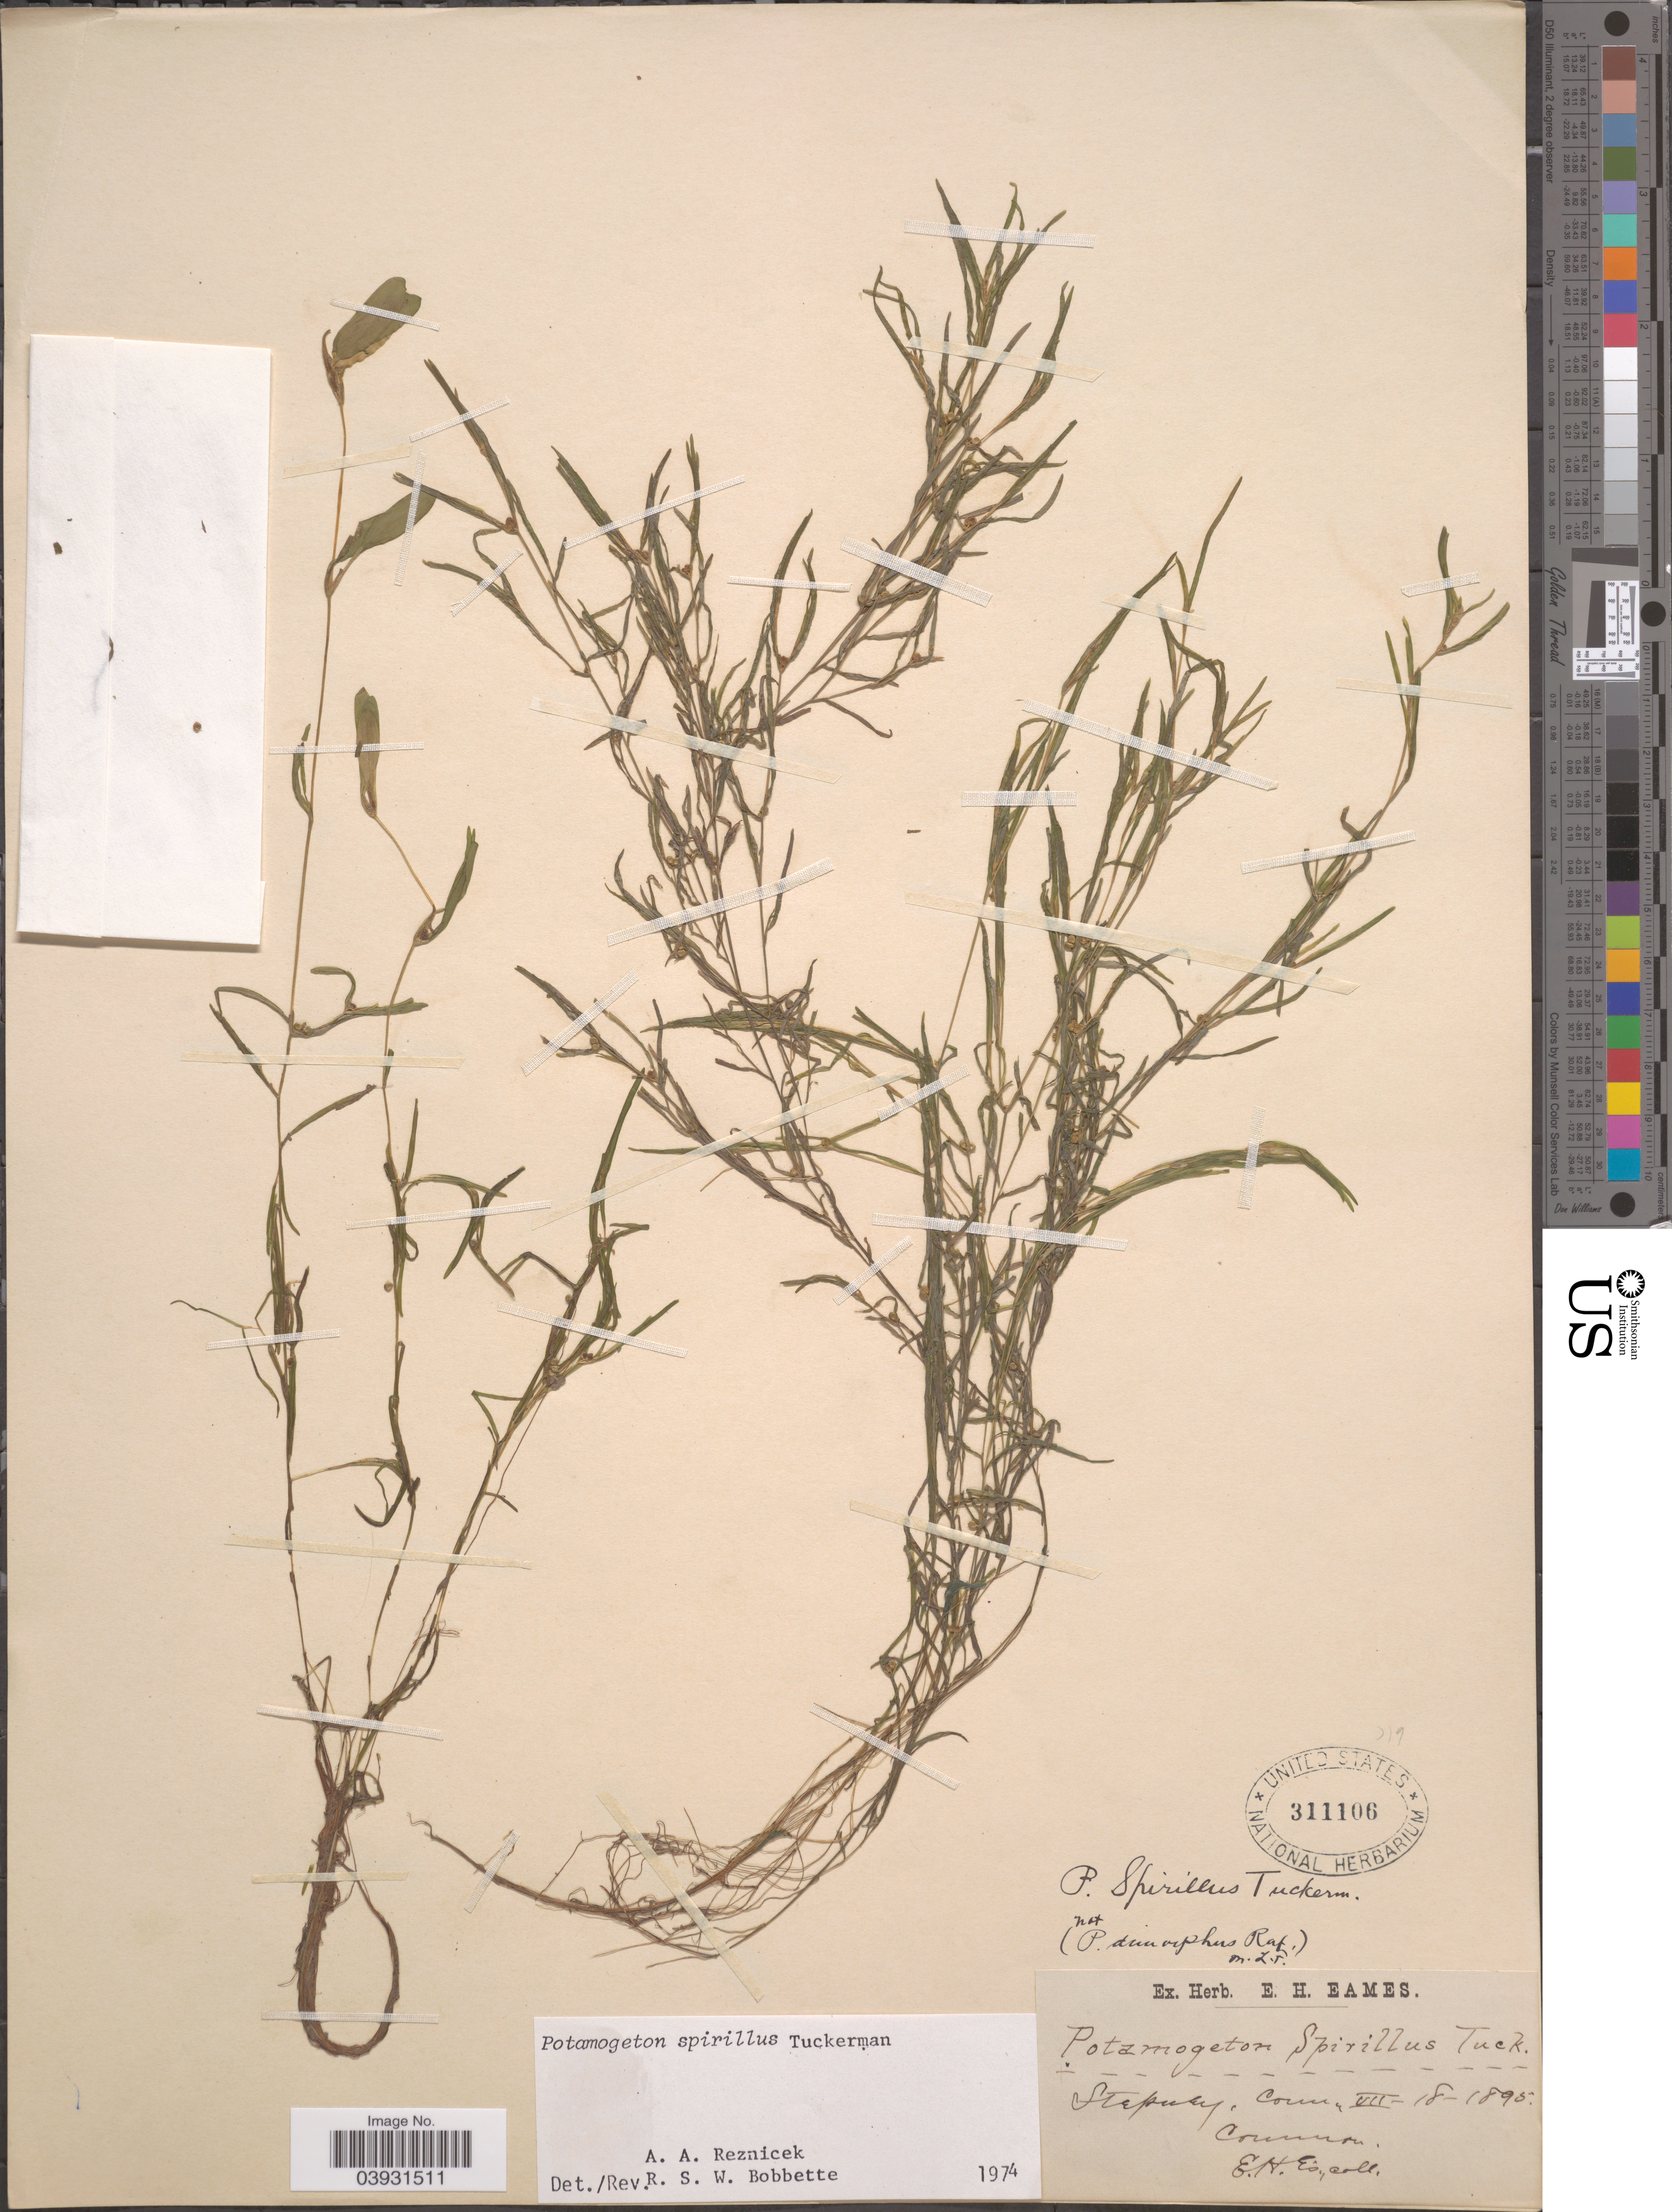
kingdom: Plantae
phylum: Tracheophyta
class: Liliopsida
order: Alismatales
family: Potamogetonaceae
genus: Potamogeton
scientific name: Potamogeton spirillus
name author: Tuck.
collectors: E. H. Eames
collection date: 1895-07-18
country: United States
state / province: Connecticut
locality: Stepney.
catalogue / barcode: US 311106